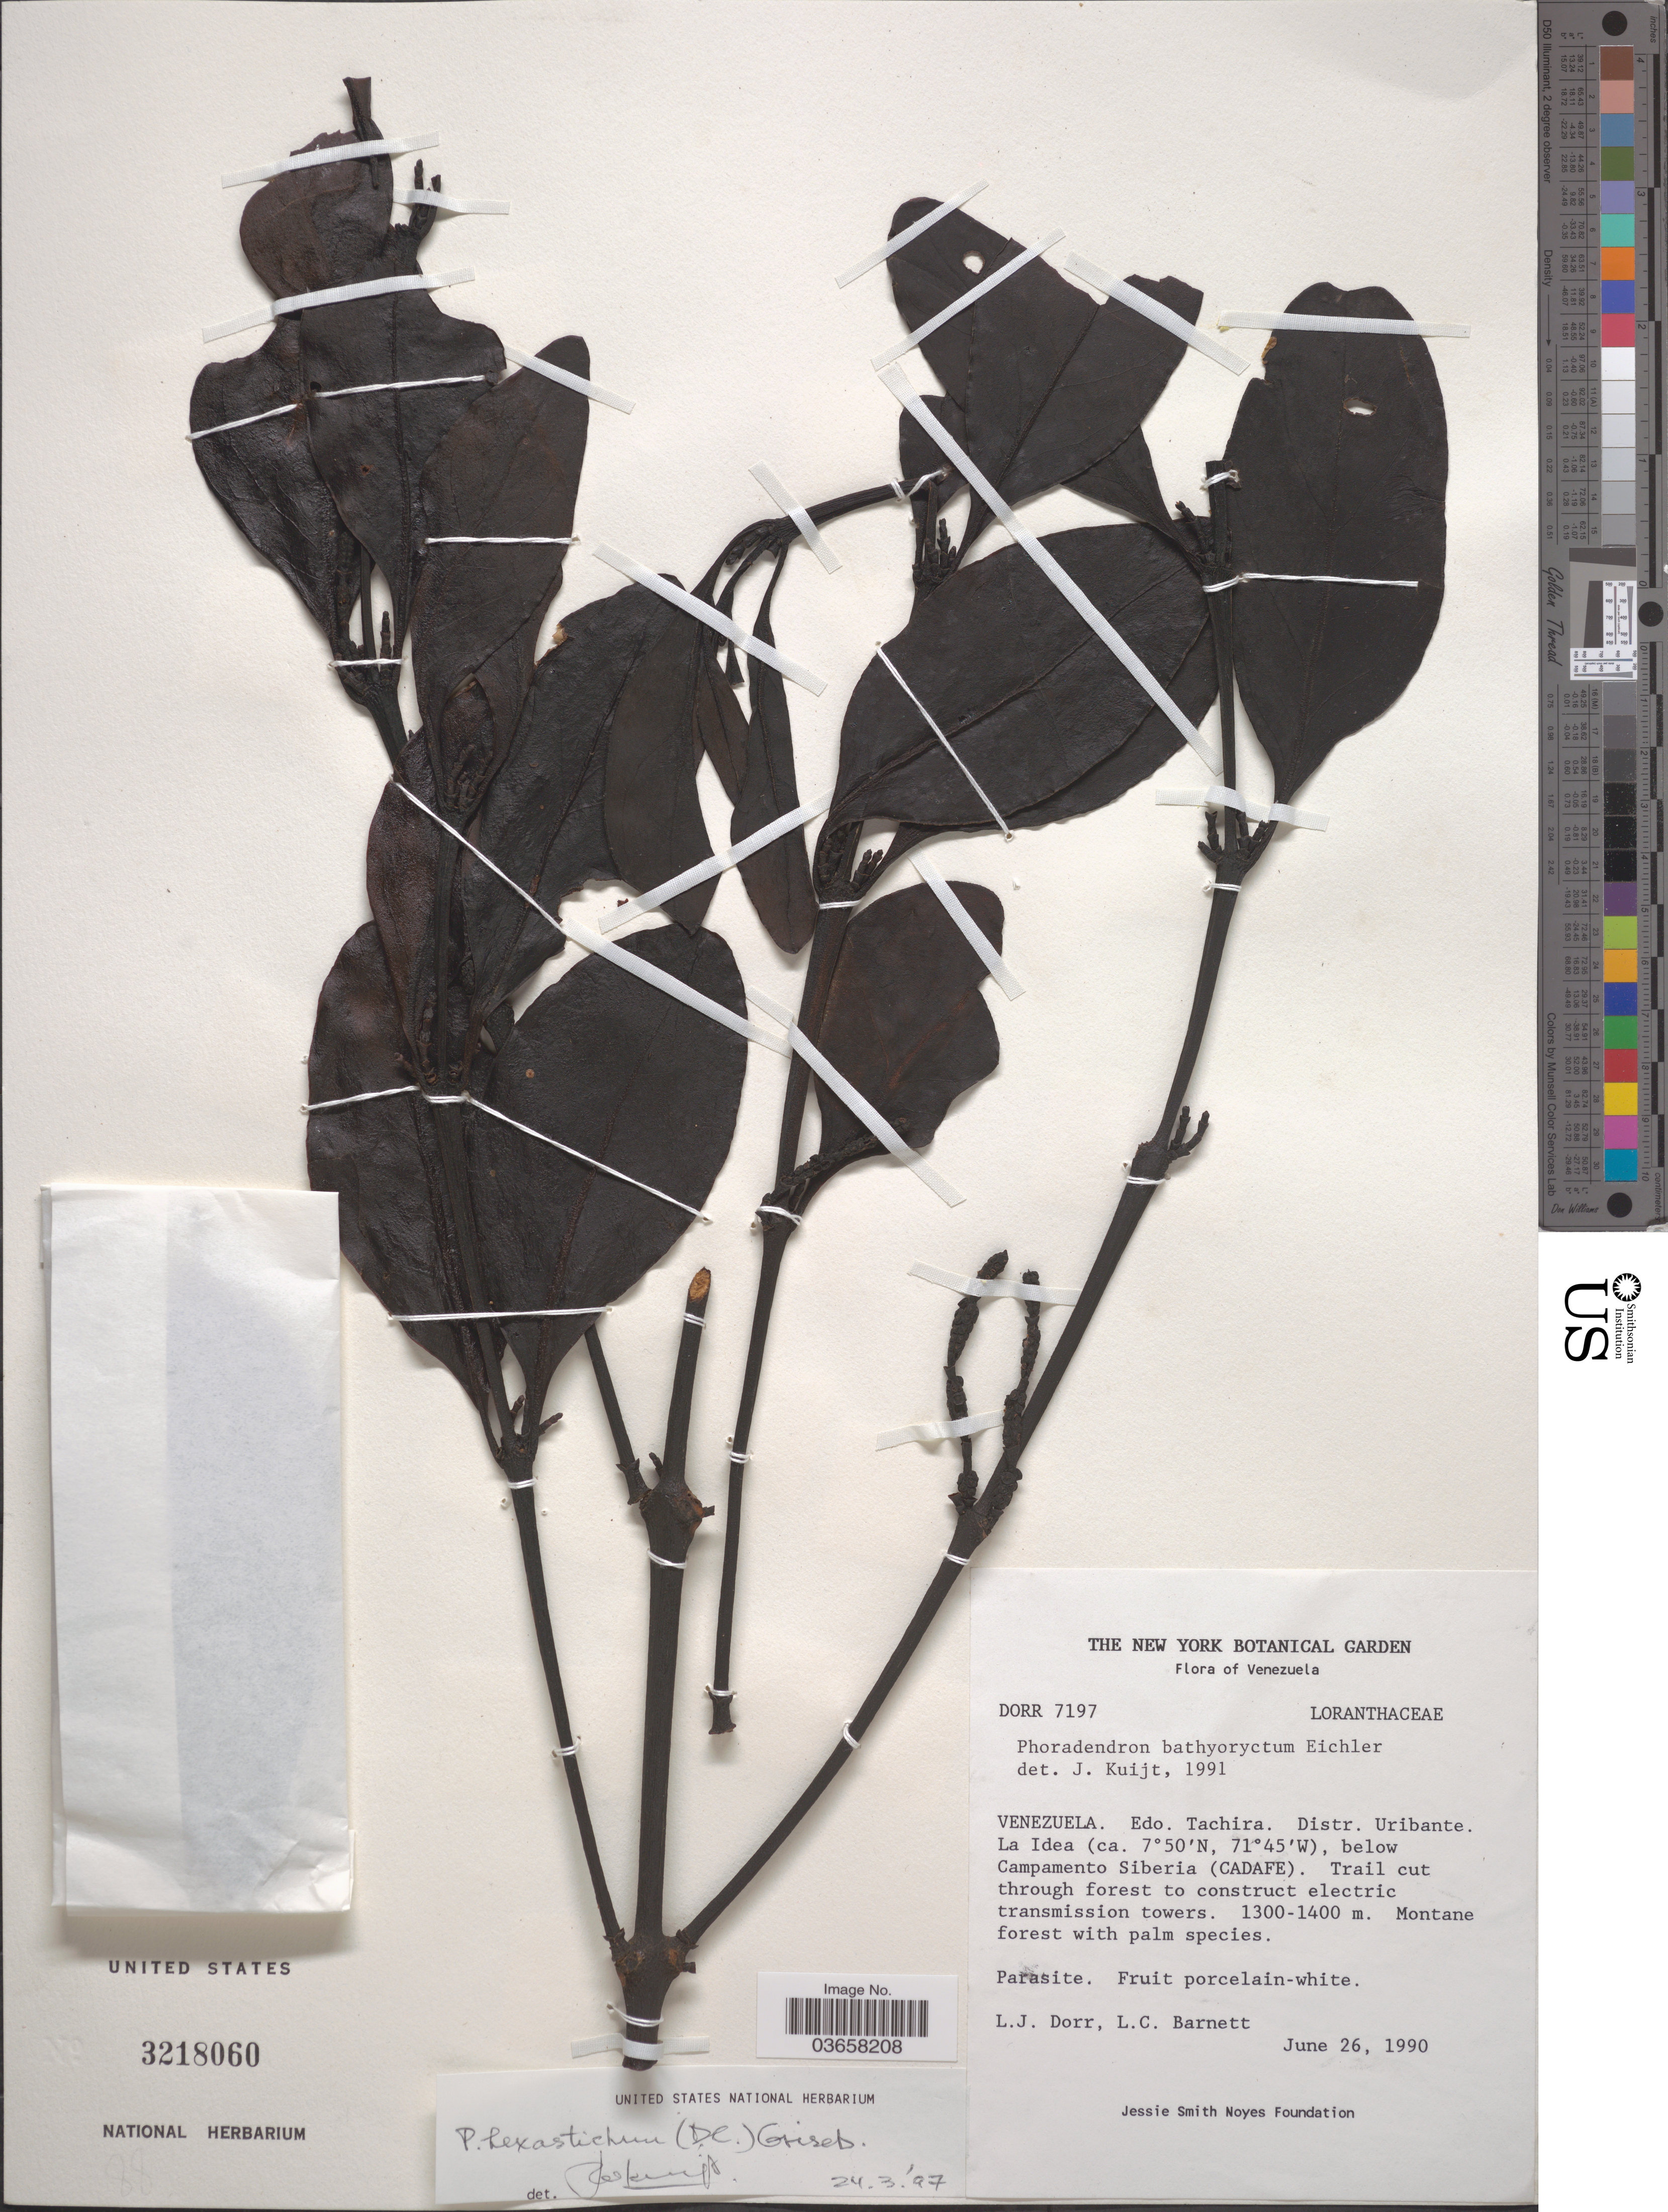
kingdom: Plantae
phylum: Tracheophyta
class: Magnoliopsida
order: Santalales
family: Viscaceae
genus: Phoradendron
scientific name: Phoradendron sp.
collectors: L. J. Dorr & L. C. Barnett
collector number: DORR 7197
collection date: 1990-06-26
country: Venezuela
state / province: Táchira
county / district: Uribante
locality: La Idea below Campamento Siberia (CADAFE)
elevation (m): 1300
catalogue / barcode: US 3218060